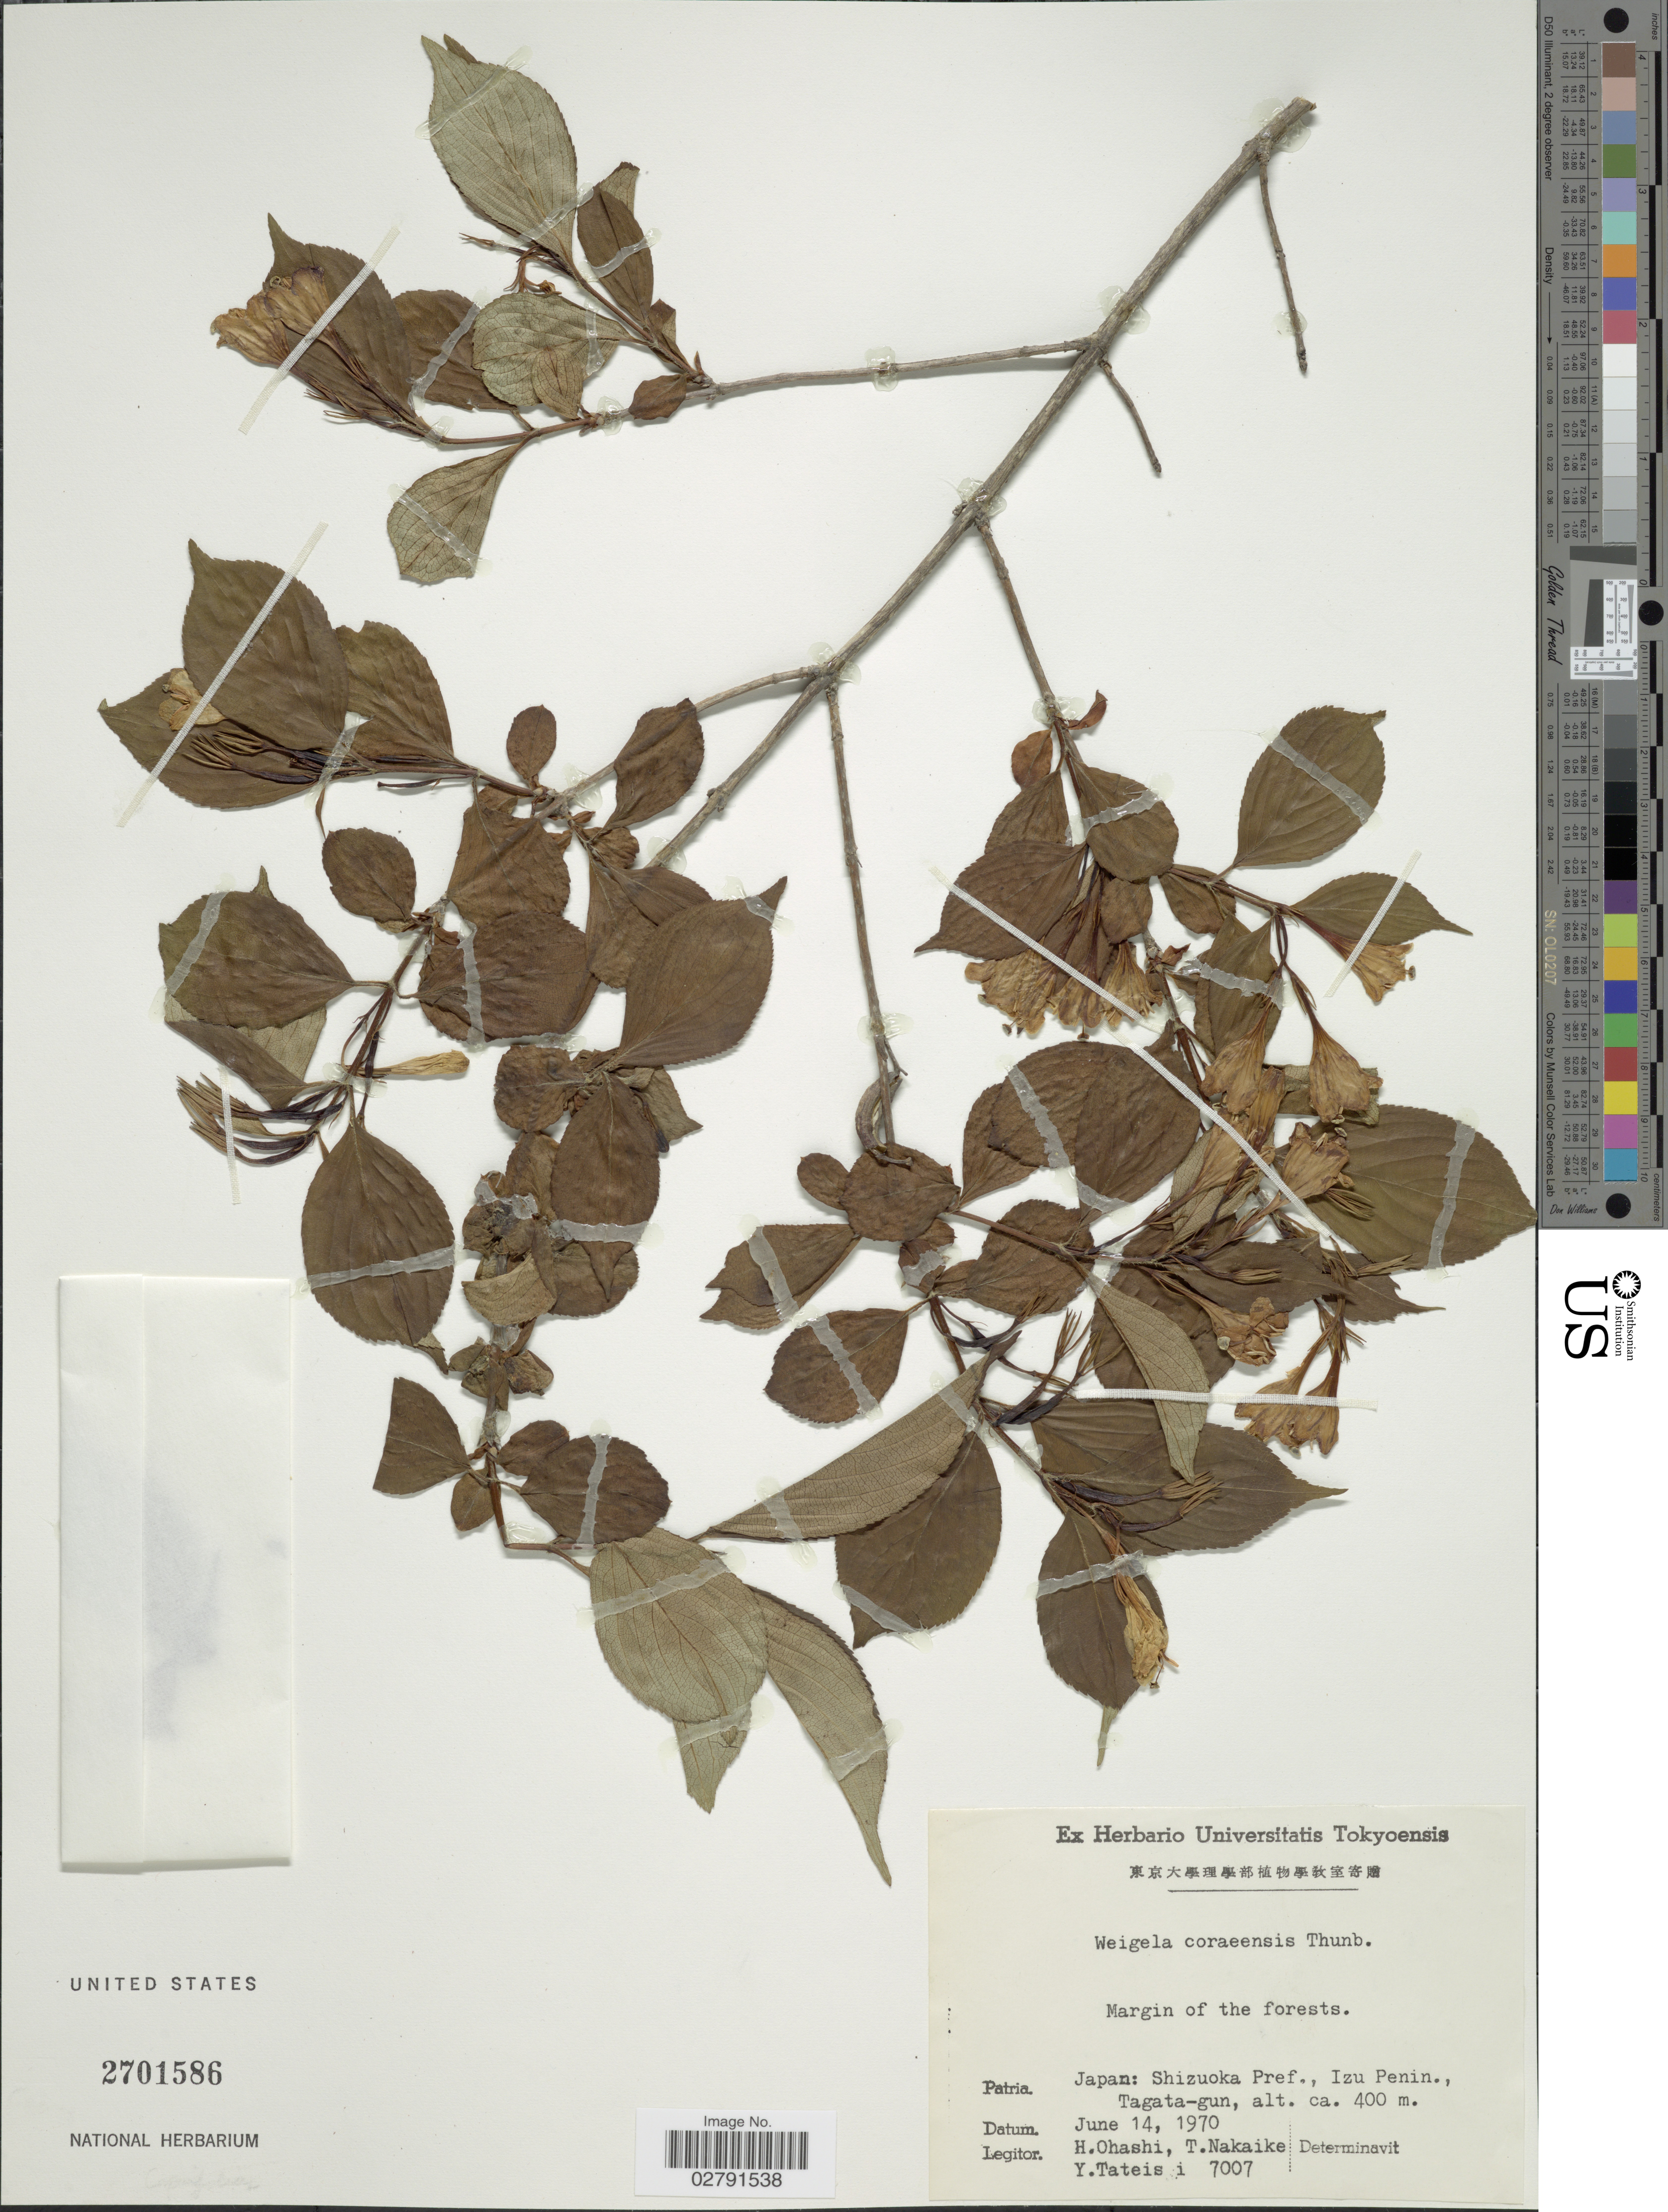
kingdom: Plantae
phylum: Tracheophyta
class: Magnoliopsida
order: Dipsacales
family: Caprifoliaceae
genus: Diervilla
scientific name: Diervilla coraeensis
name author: (Thunb.) DC.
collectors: H. Ohashi, T. Nakaike & Y. Tateishi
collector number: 7007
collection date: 1970-06-14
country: Japan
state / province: Sizuoka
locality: Shizuoka Pref., Izu Penin., Tagata-gun.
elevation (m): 400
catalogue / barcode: US 2701586